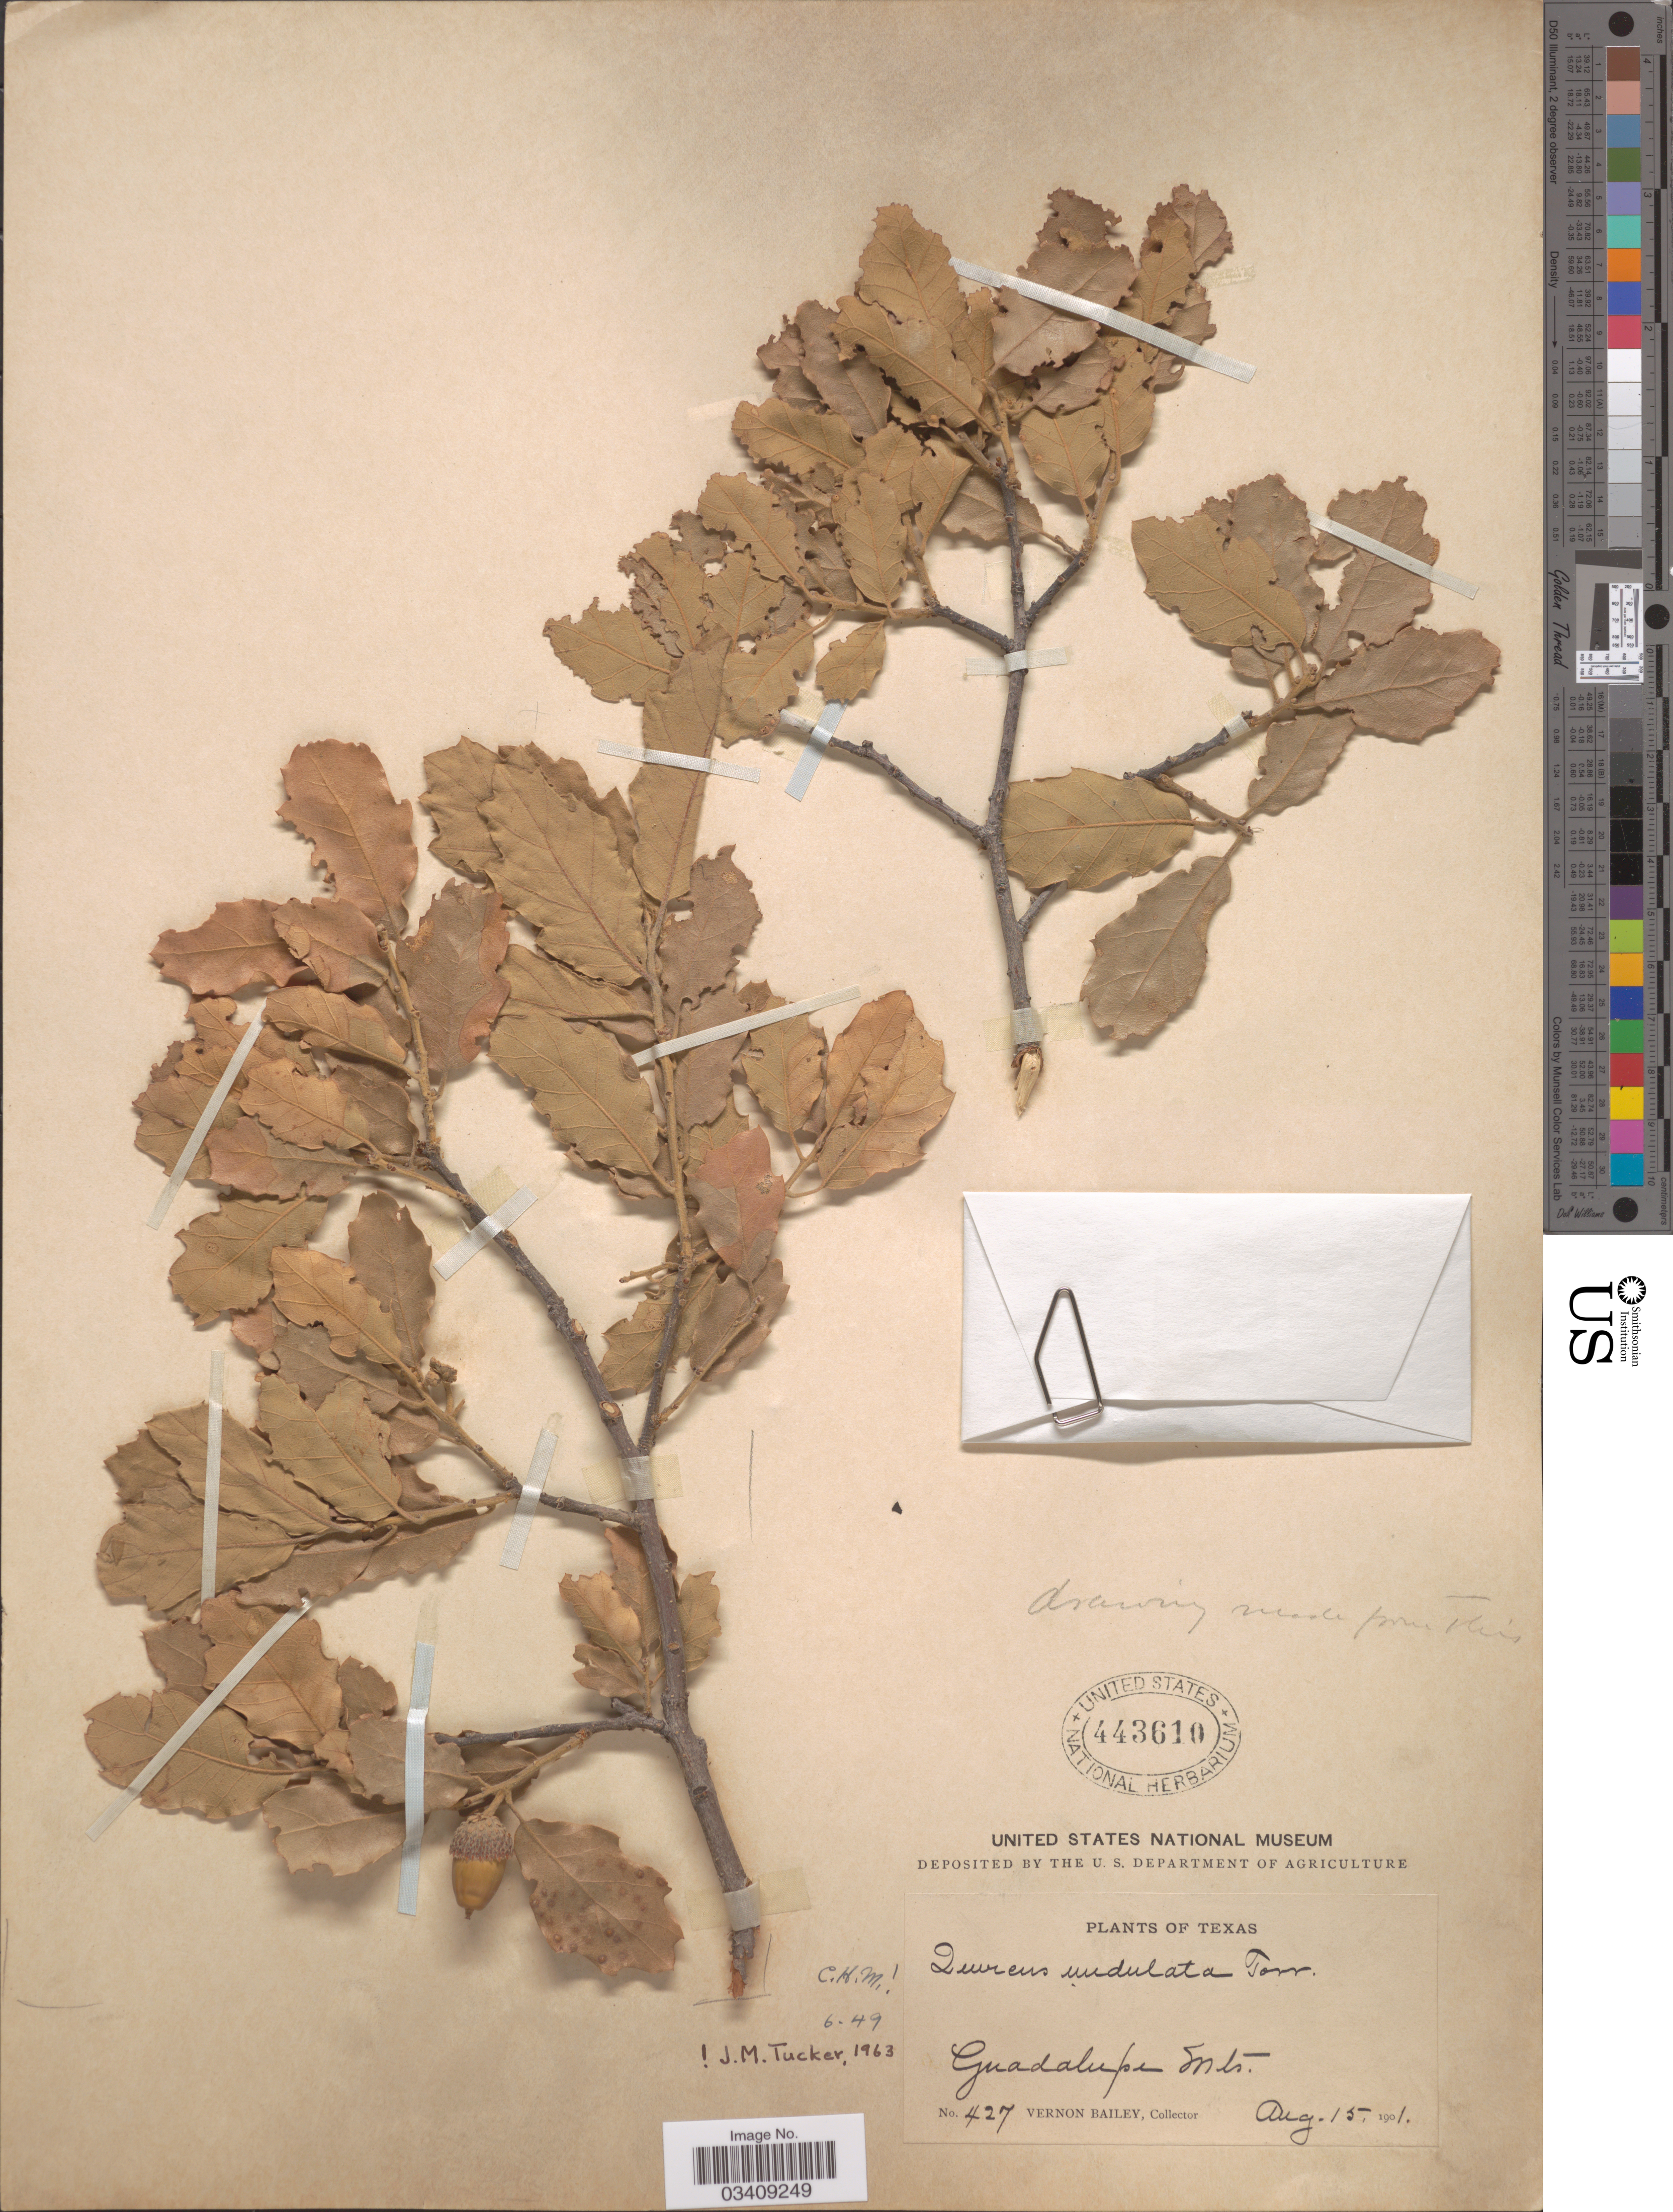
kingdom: Plantae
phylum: Tracheophyta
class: Magnoliopsida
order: Fagales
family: Fagaceae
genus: Quercus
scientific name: Quercus undulata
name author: Torr.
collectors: V. O. Bailey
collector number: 427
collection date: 1901-08-15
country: United States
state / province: Texas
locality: Guadalupe Mts.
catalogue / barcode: US 443610